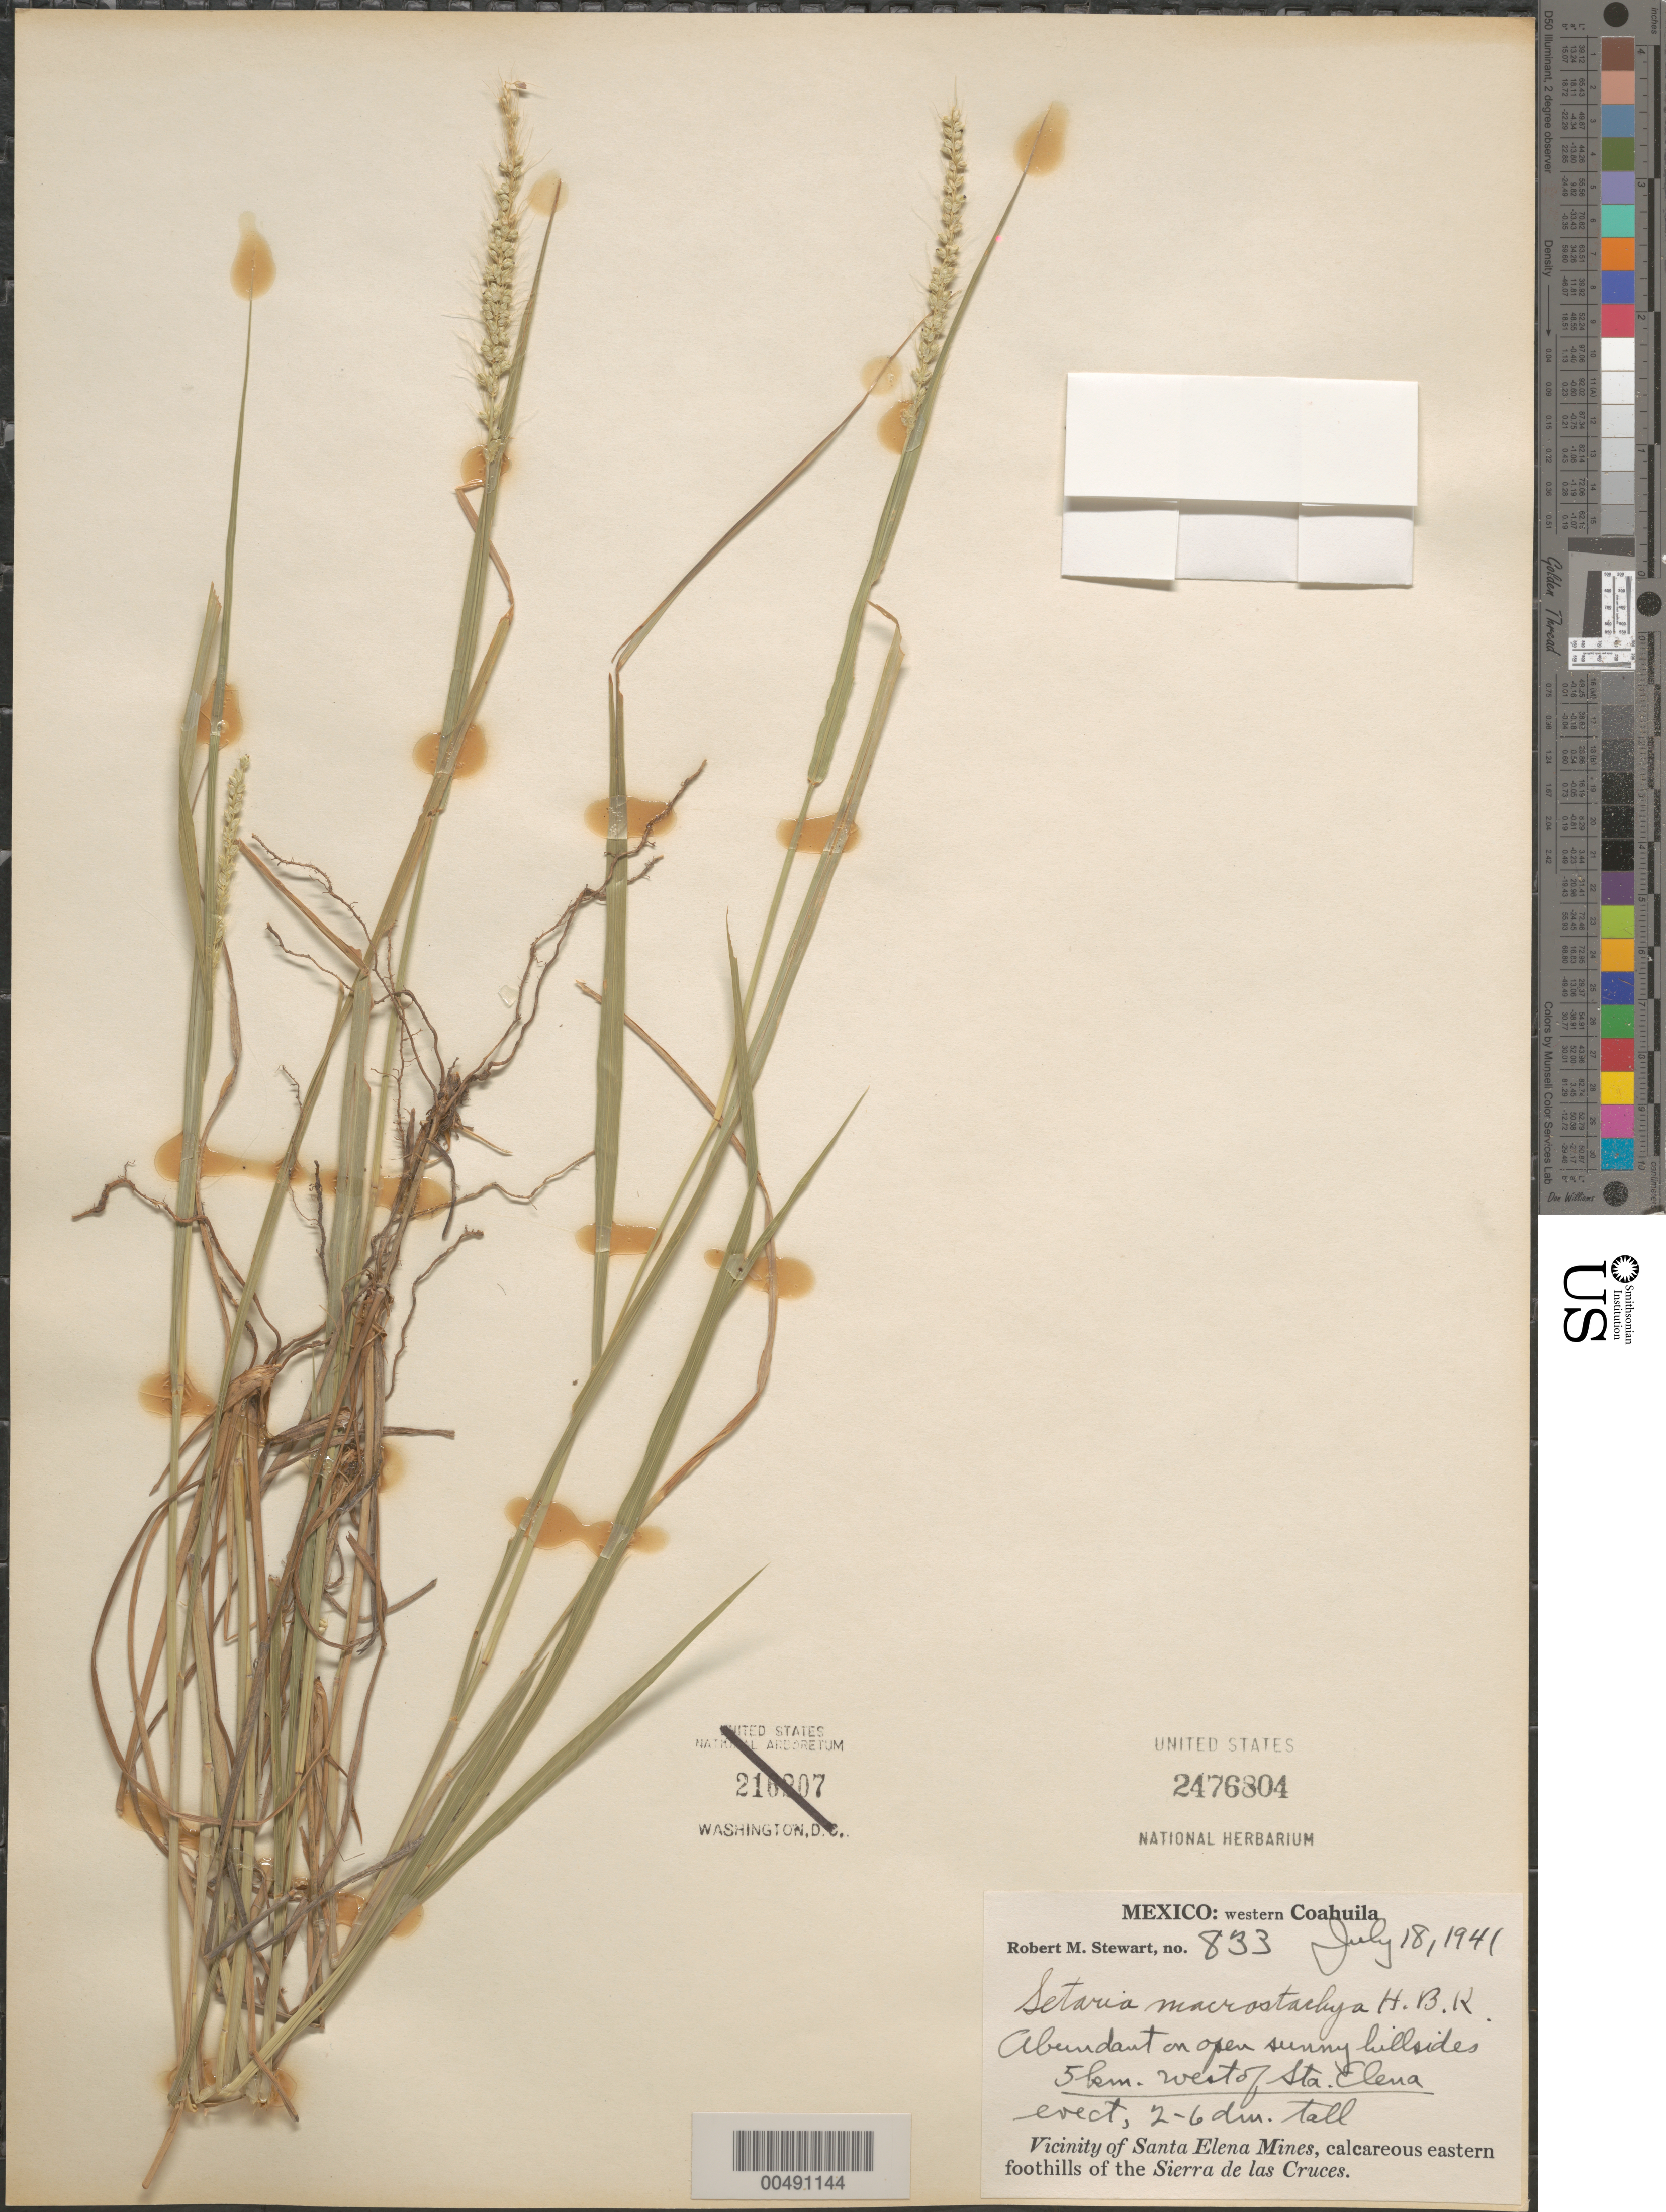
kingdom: Plantae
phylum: Tracheophyta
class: Liliopsida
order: Poales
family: Poaceae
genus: Setaria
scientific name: Setaria macrostachya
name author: Kunth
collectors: R. M. Stewart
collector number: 833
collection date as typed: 18 Jul 1941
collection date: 1941-07-18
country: Mexico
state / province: Coahuila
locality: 5 km W of Sta. Elena, W Coahuila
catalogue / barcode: US 2476804